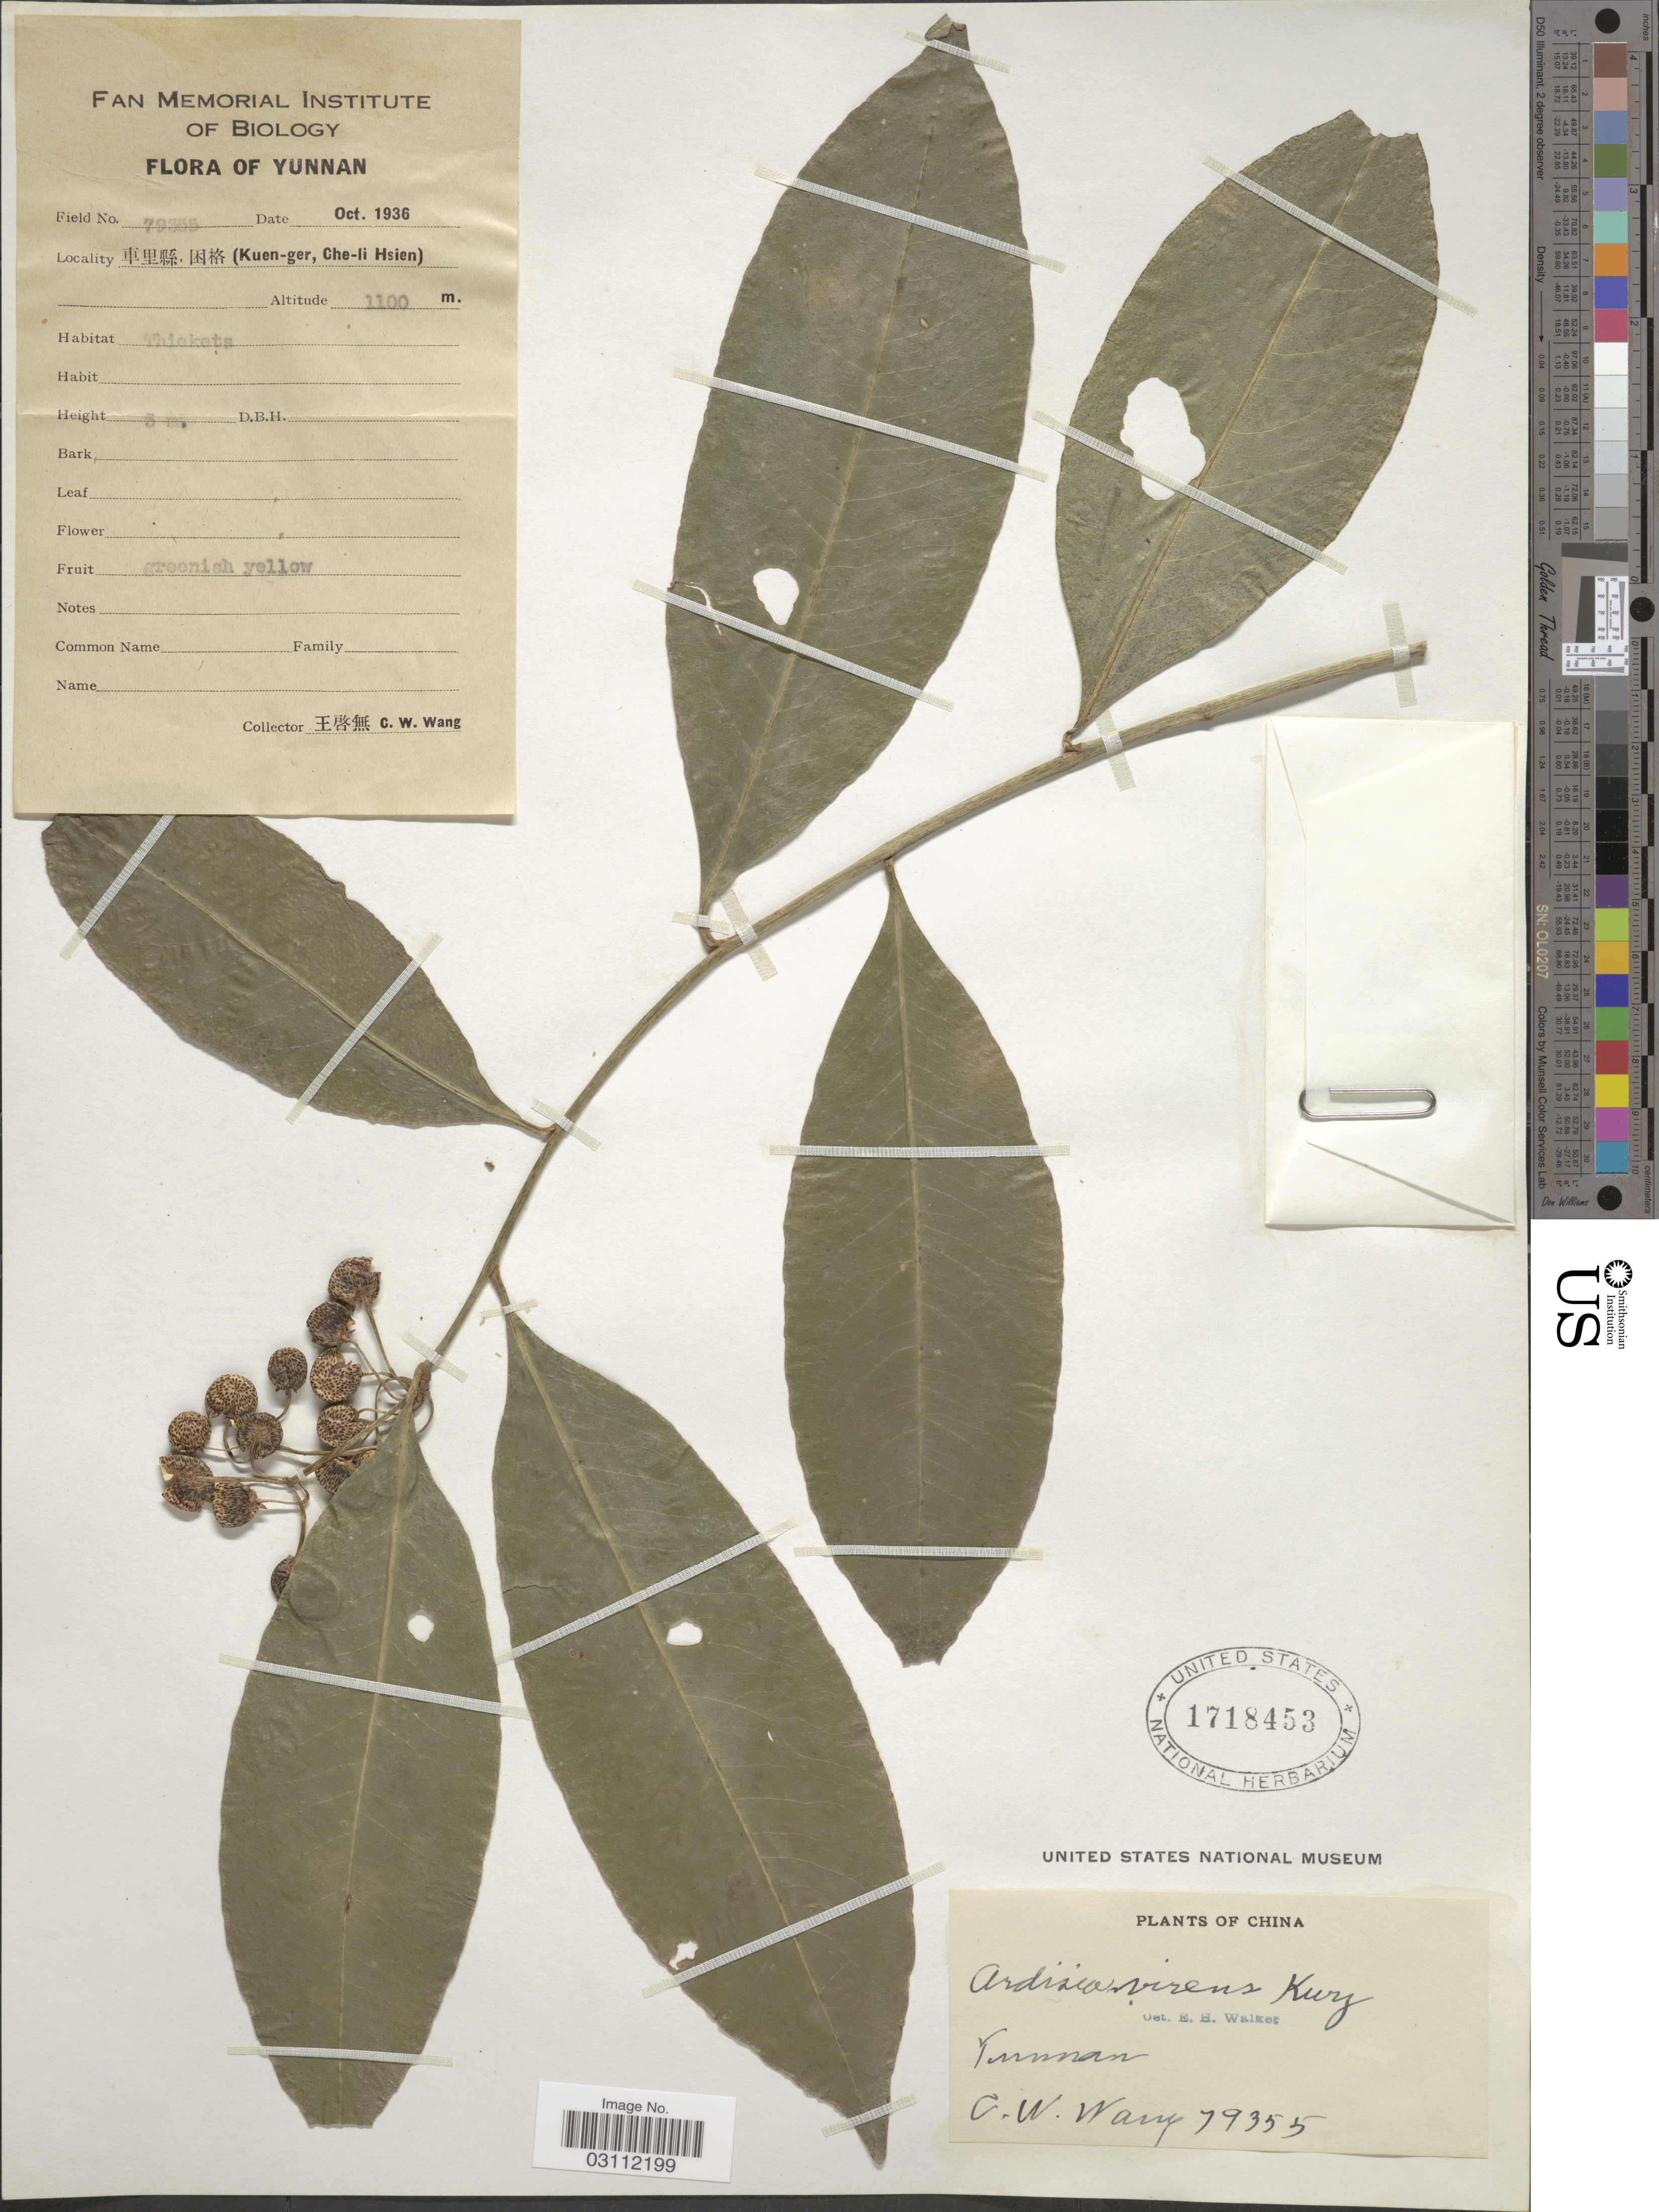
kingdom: Plantae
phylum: Tracheophyta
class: Magnoliopsida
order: Ericales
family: Primulaceae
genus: Ardisia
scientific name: Ardisia virens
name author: Kurz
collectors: C. W. Wang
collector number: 79355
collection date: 1936-10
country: China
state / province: Yunnan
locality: X (Kuen-ger, Che-li Hsien).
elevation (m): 1100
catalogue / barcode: US 1718453